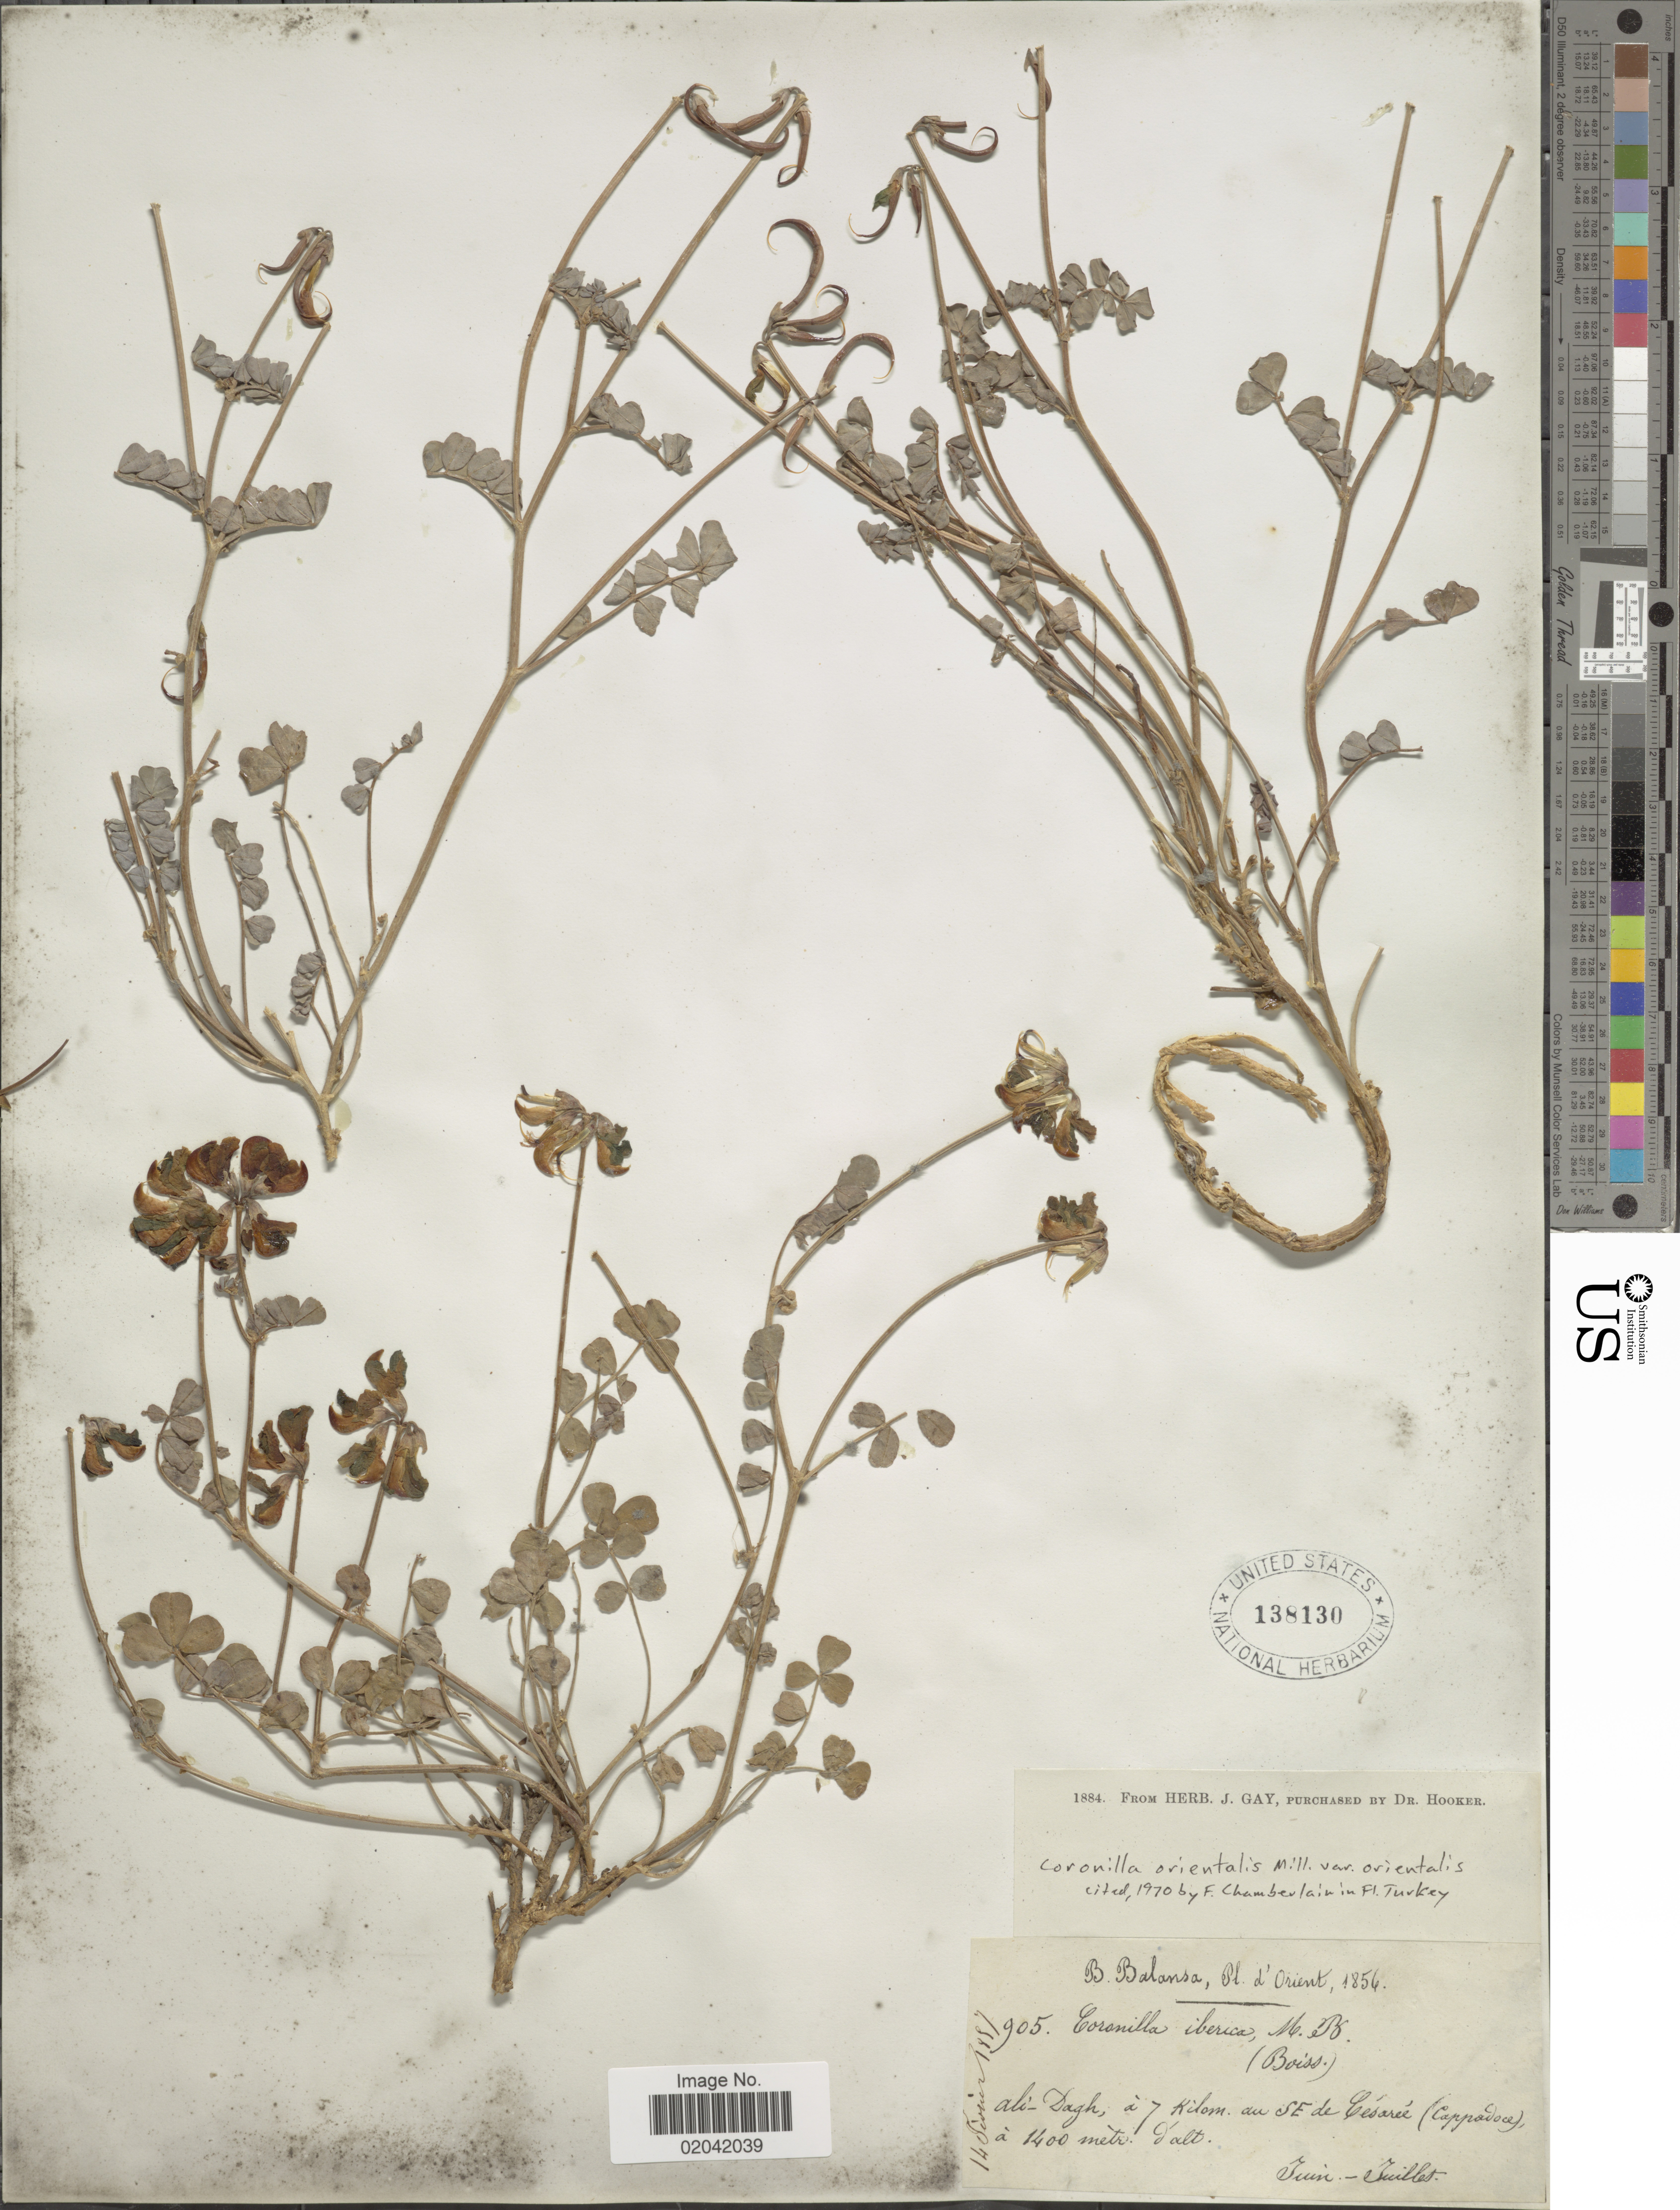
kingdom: Plantae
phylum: Tracheophyta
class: Magnoliopsida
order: Fabales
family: Fabaceae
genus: Coronilla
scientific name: Coronilla orientalis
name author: Mill.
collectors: B. Balansa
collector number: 905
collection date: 1856-06/1856-07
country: Turkey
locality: D'Orient, Ali-Dagh, á 7 Kilom an SE de Césarée (Cappodoce)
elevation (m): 1400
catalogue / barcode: US 138130